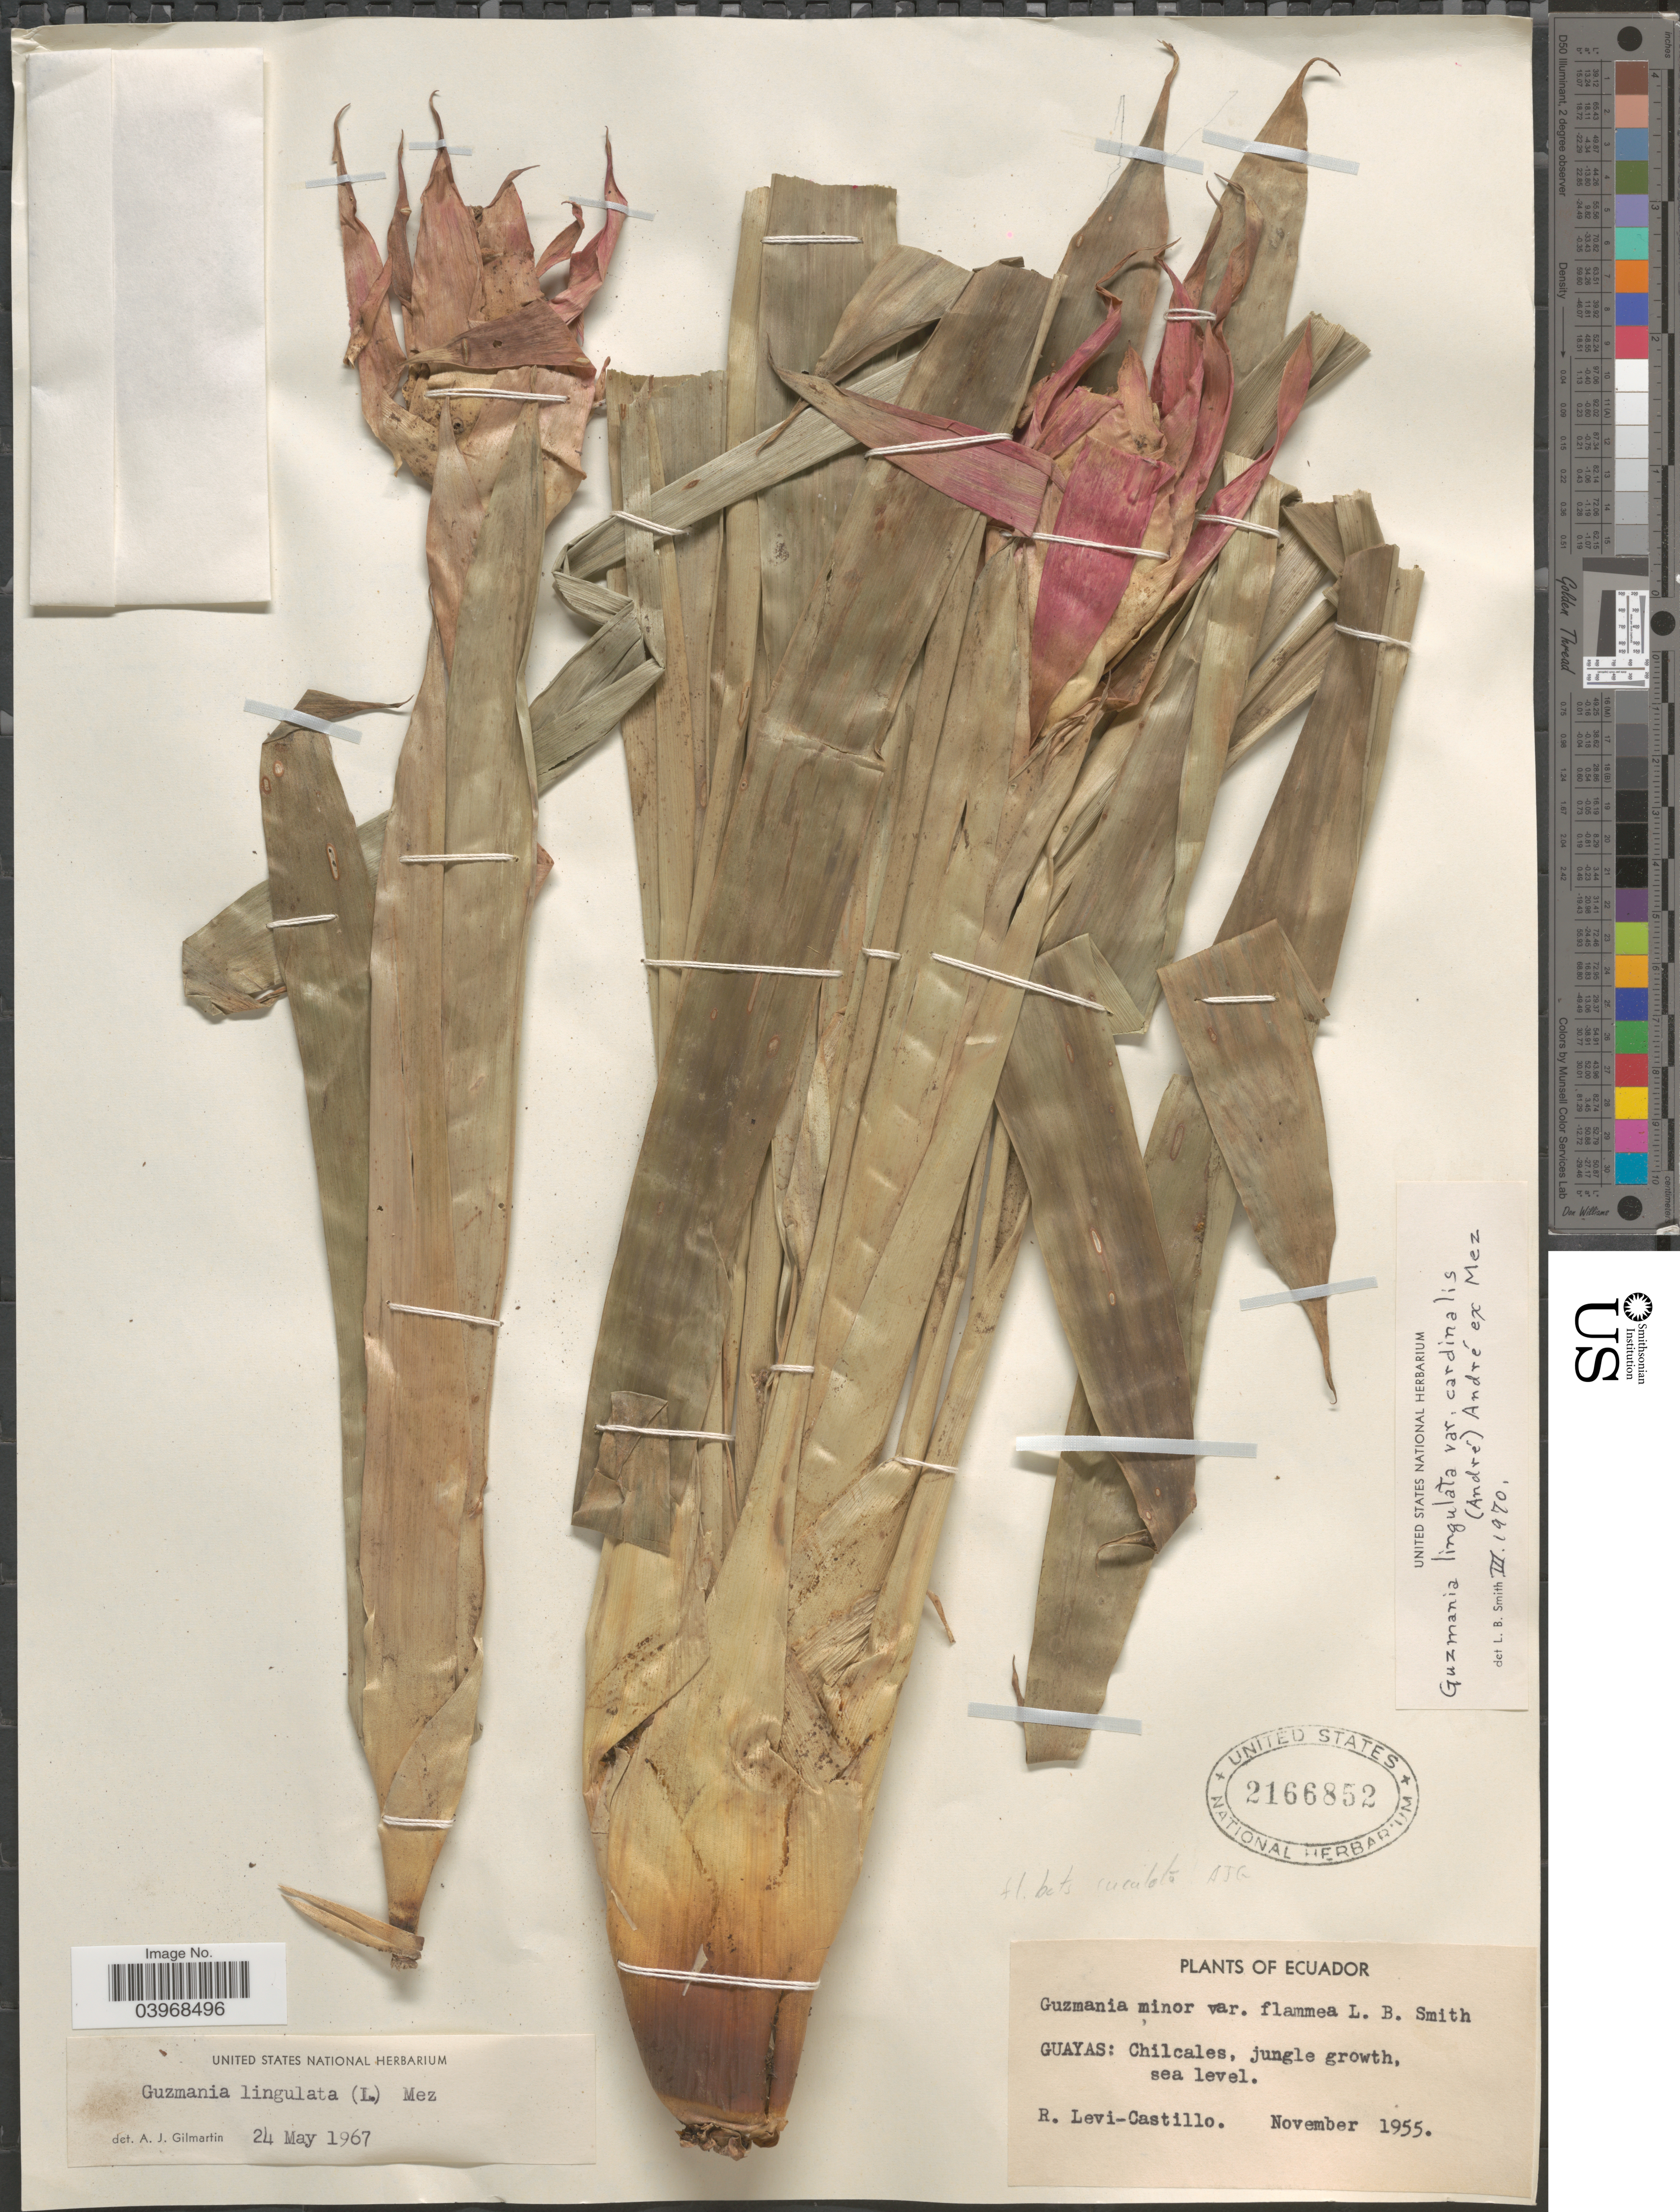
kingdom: Plantae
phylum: Tracheophyta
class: Liliopsida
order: Poales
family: Bromeliaceae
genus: Guzmania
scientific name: Guzmania lingulata var. cardinalis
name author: (André) Mez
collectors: R. Levi-Castillo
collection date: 1955-11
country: Ecuador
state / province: Guayas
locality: Chilcales.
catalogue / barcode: US 2166852